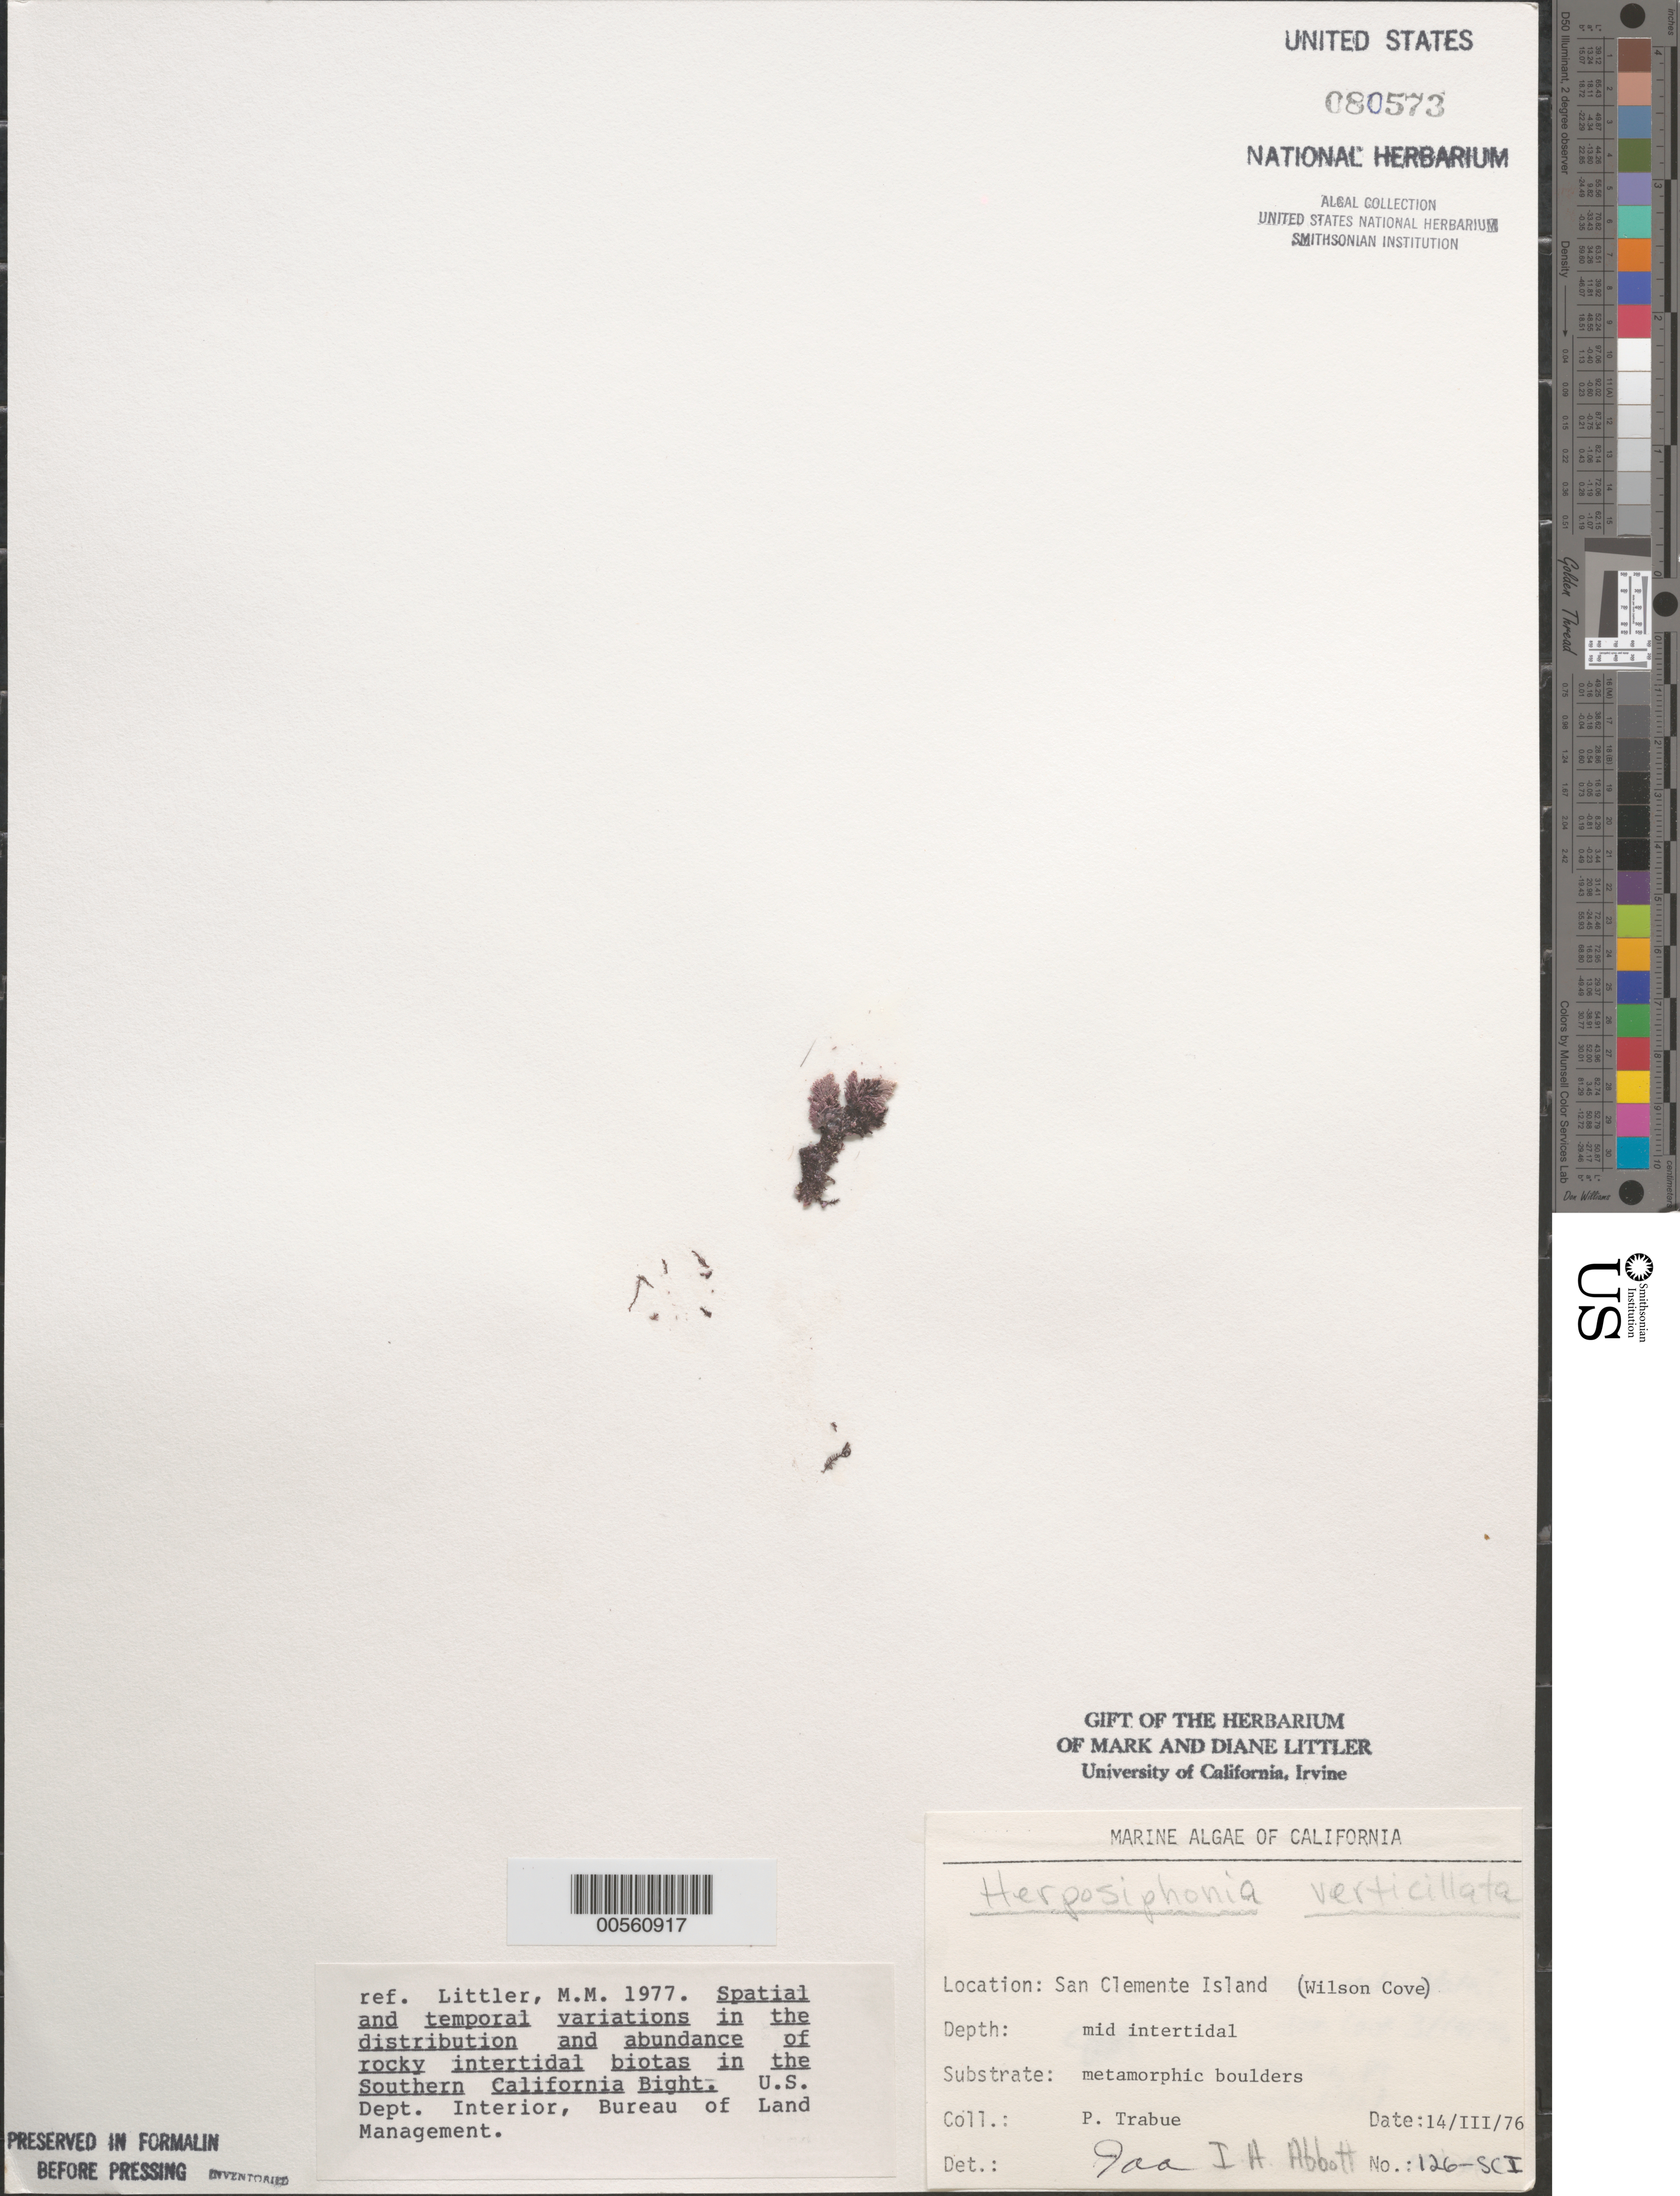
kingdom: Plantae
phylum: Rhodophyta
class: Florideophyceae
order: Ceramiales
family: Rhodomelaceae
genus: Herposiphonia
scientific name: Herposiphonia verticillata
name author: (Harv.) Kylin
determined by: Abbott, Isabella A.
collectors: P. J. Trabue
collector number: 126-SCI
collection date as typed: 14 Mar 1976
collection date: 1976-03-14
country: United States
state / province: California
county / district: Los Angeles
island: San Clemente Island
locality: Wilson Cove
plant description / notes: BLM-SOCALBIGHT Rocky Intertidal Survey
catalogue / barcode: US 80573